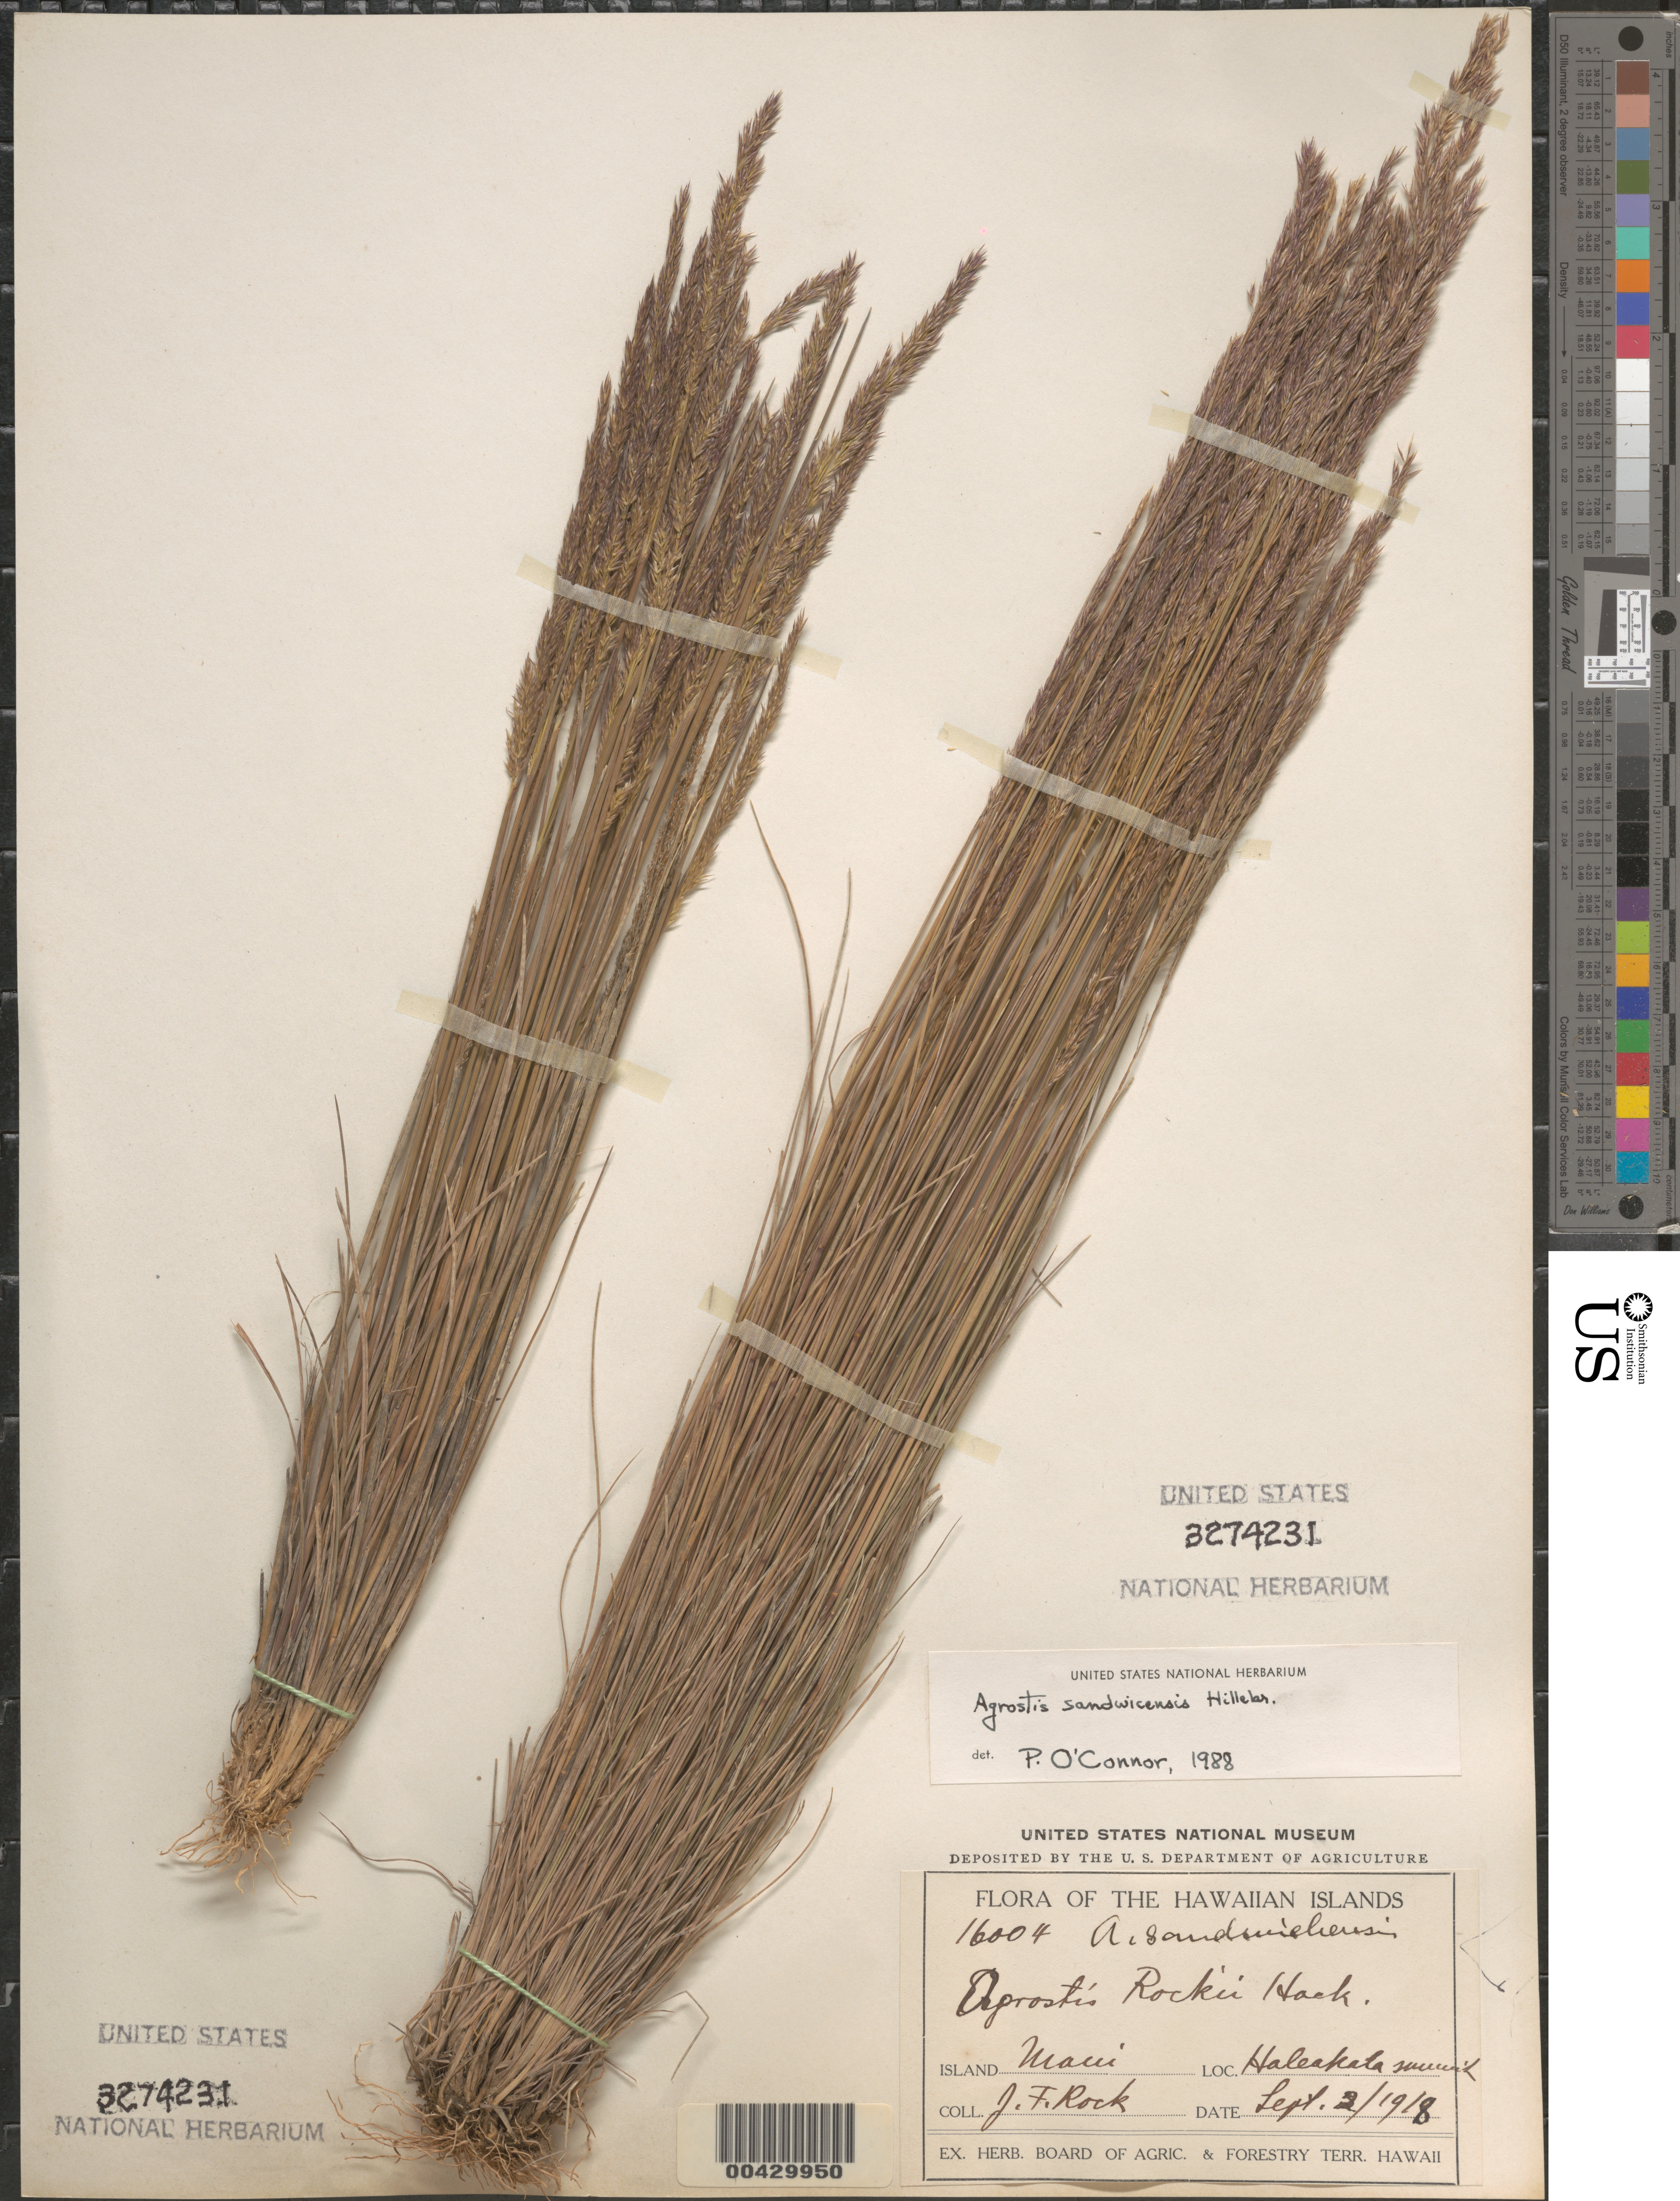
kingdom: Plantae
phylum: Tracheophyta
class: Liliopsida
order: Poales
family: Poaceae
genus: Agrostis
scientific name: Agrostis sandwicensis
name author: Hillebr.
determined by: O'Connor, P.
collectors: J. F. Rock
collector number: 16004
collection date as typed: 2 Sep 1918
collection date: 1918-09-02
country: United States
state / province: Hawaii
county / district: Maui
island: Maui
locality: Haleakala summit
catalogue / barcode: US 3274231